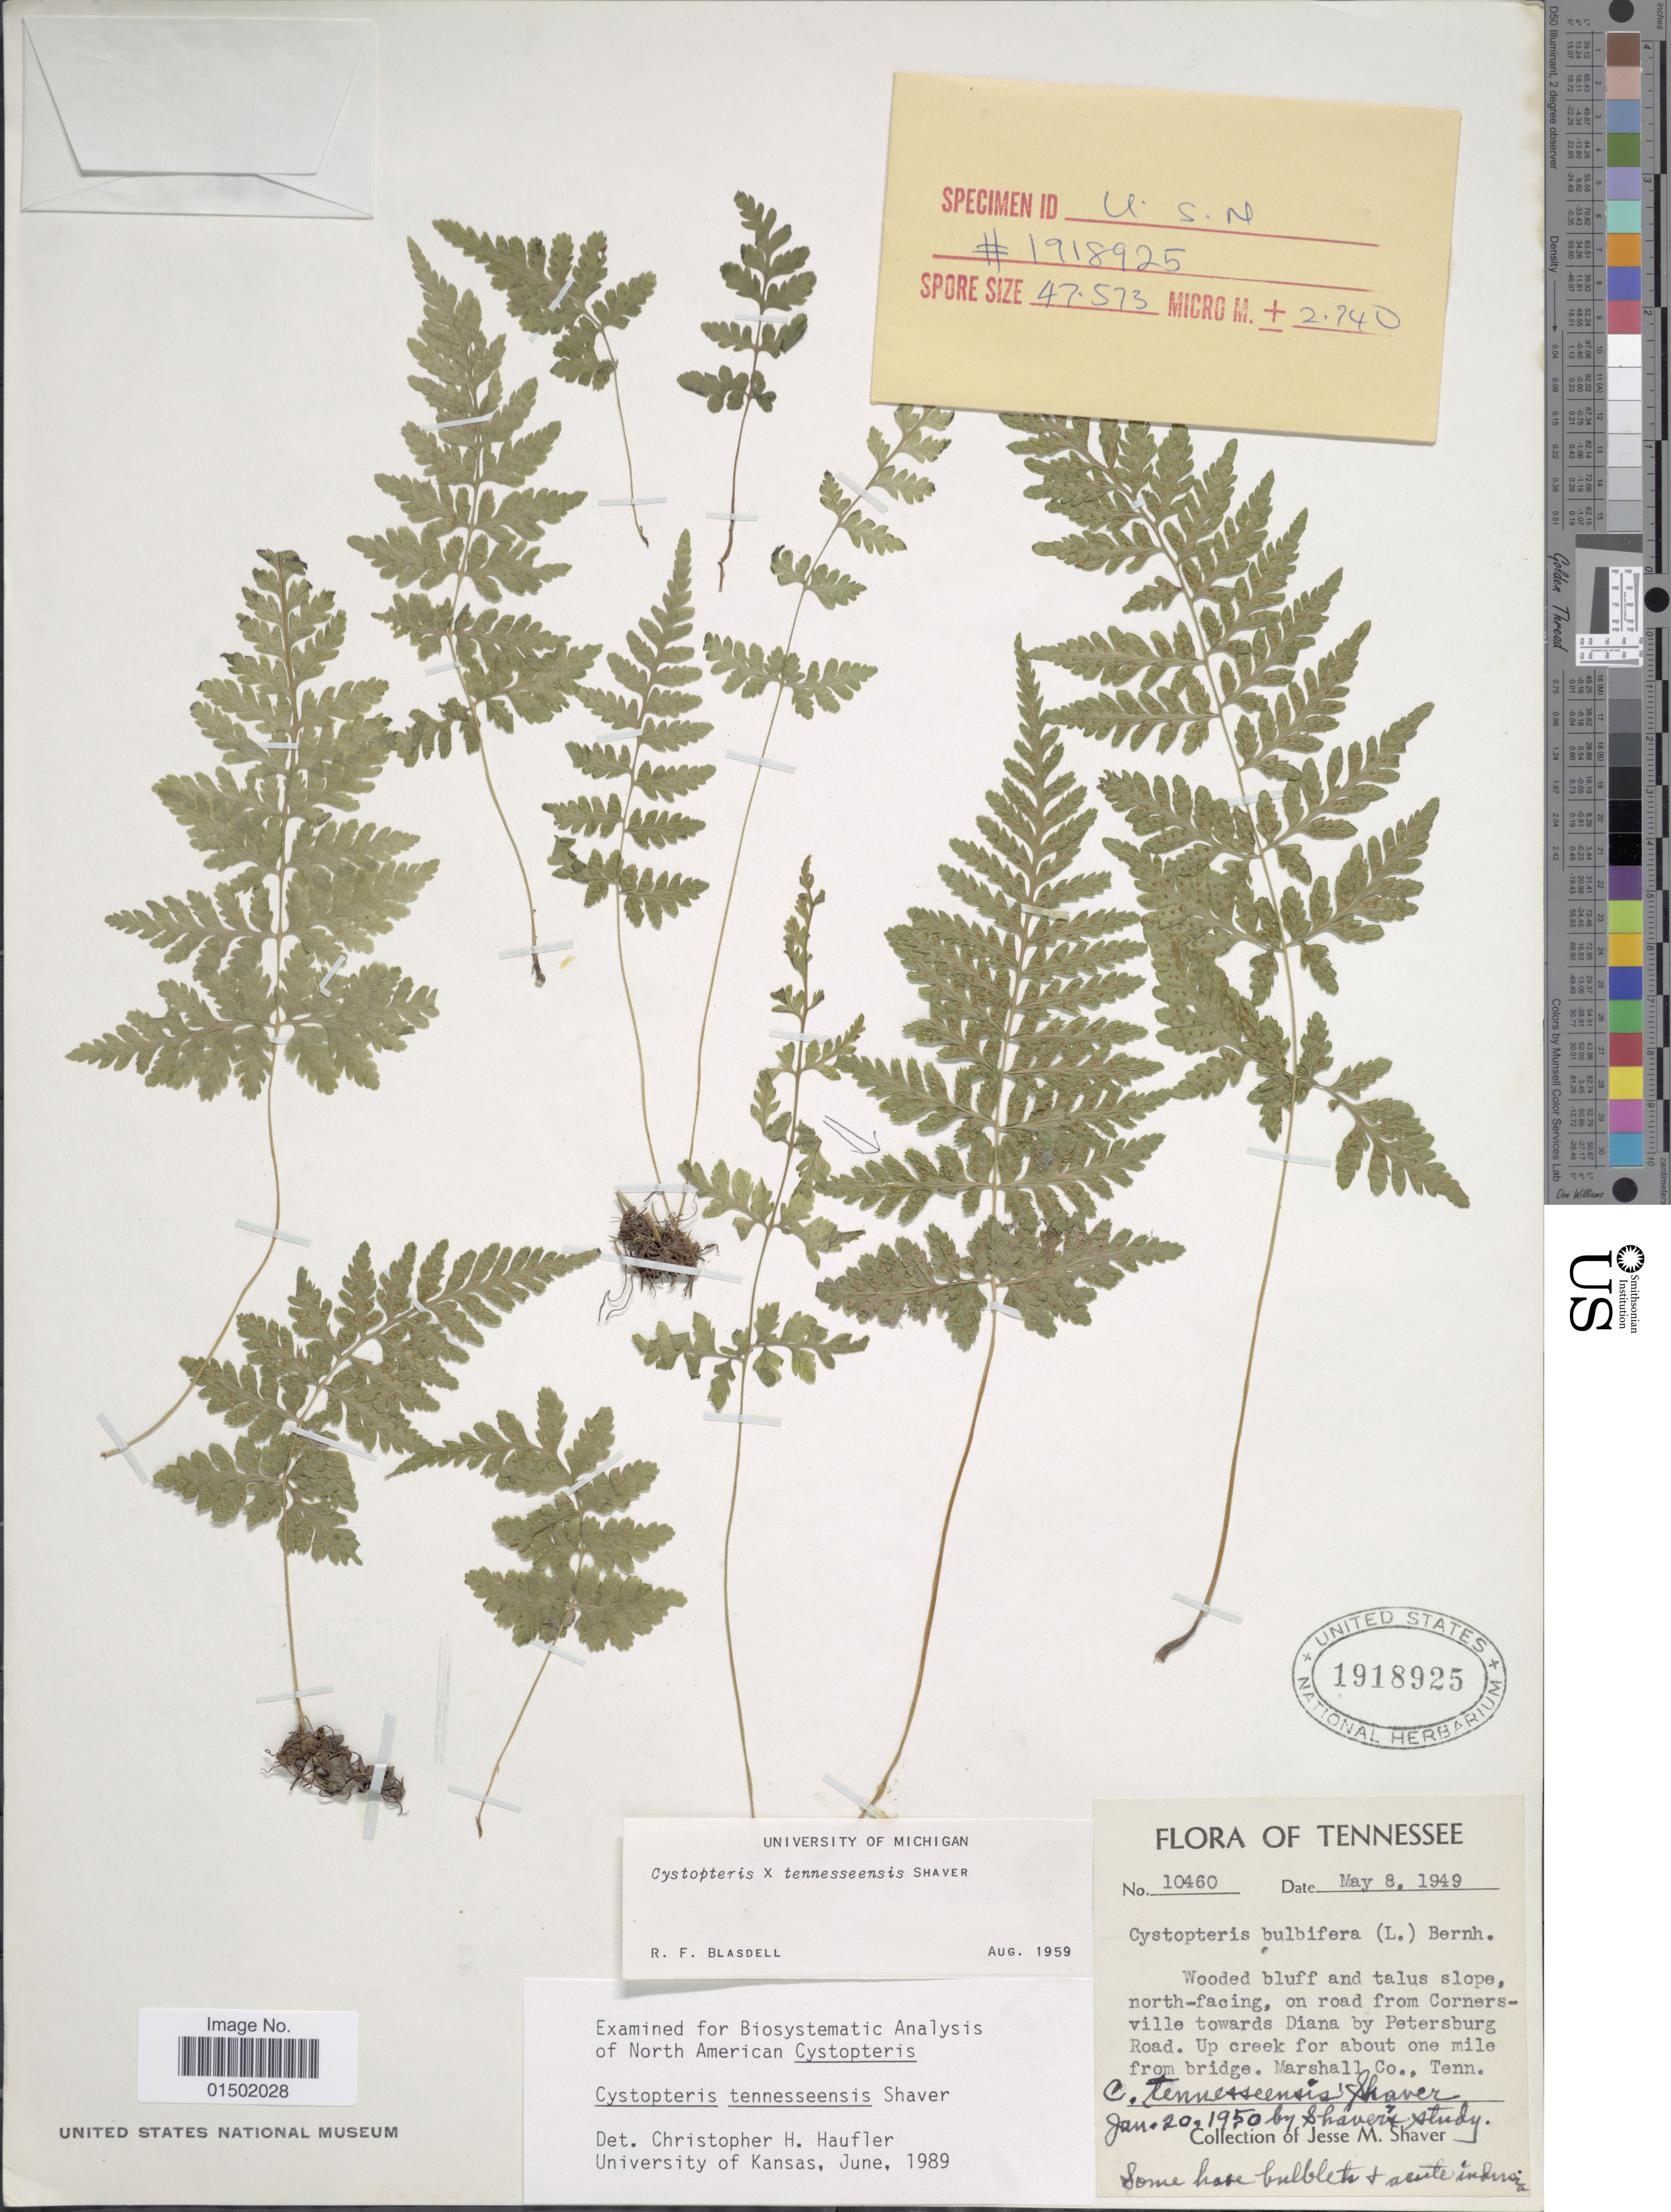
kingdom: Plantae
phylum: Tracheophyta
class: Polypodiopsida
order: Polypodiales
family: Cystopteridaceae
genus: Cystopteris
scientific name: Cystopteris tennesseensis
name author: Shaver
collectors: J. Shaver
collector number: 10460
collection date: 1950-01-20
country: United States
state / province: Tennessee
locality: Wooded bluff and talus slope, north-facing, on road from Cornersville towards Diana by Petersburg Road. Up creek for about one mile from bridge. Marshall Co.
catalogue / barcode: US 1918925